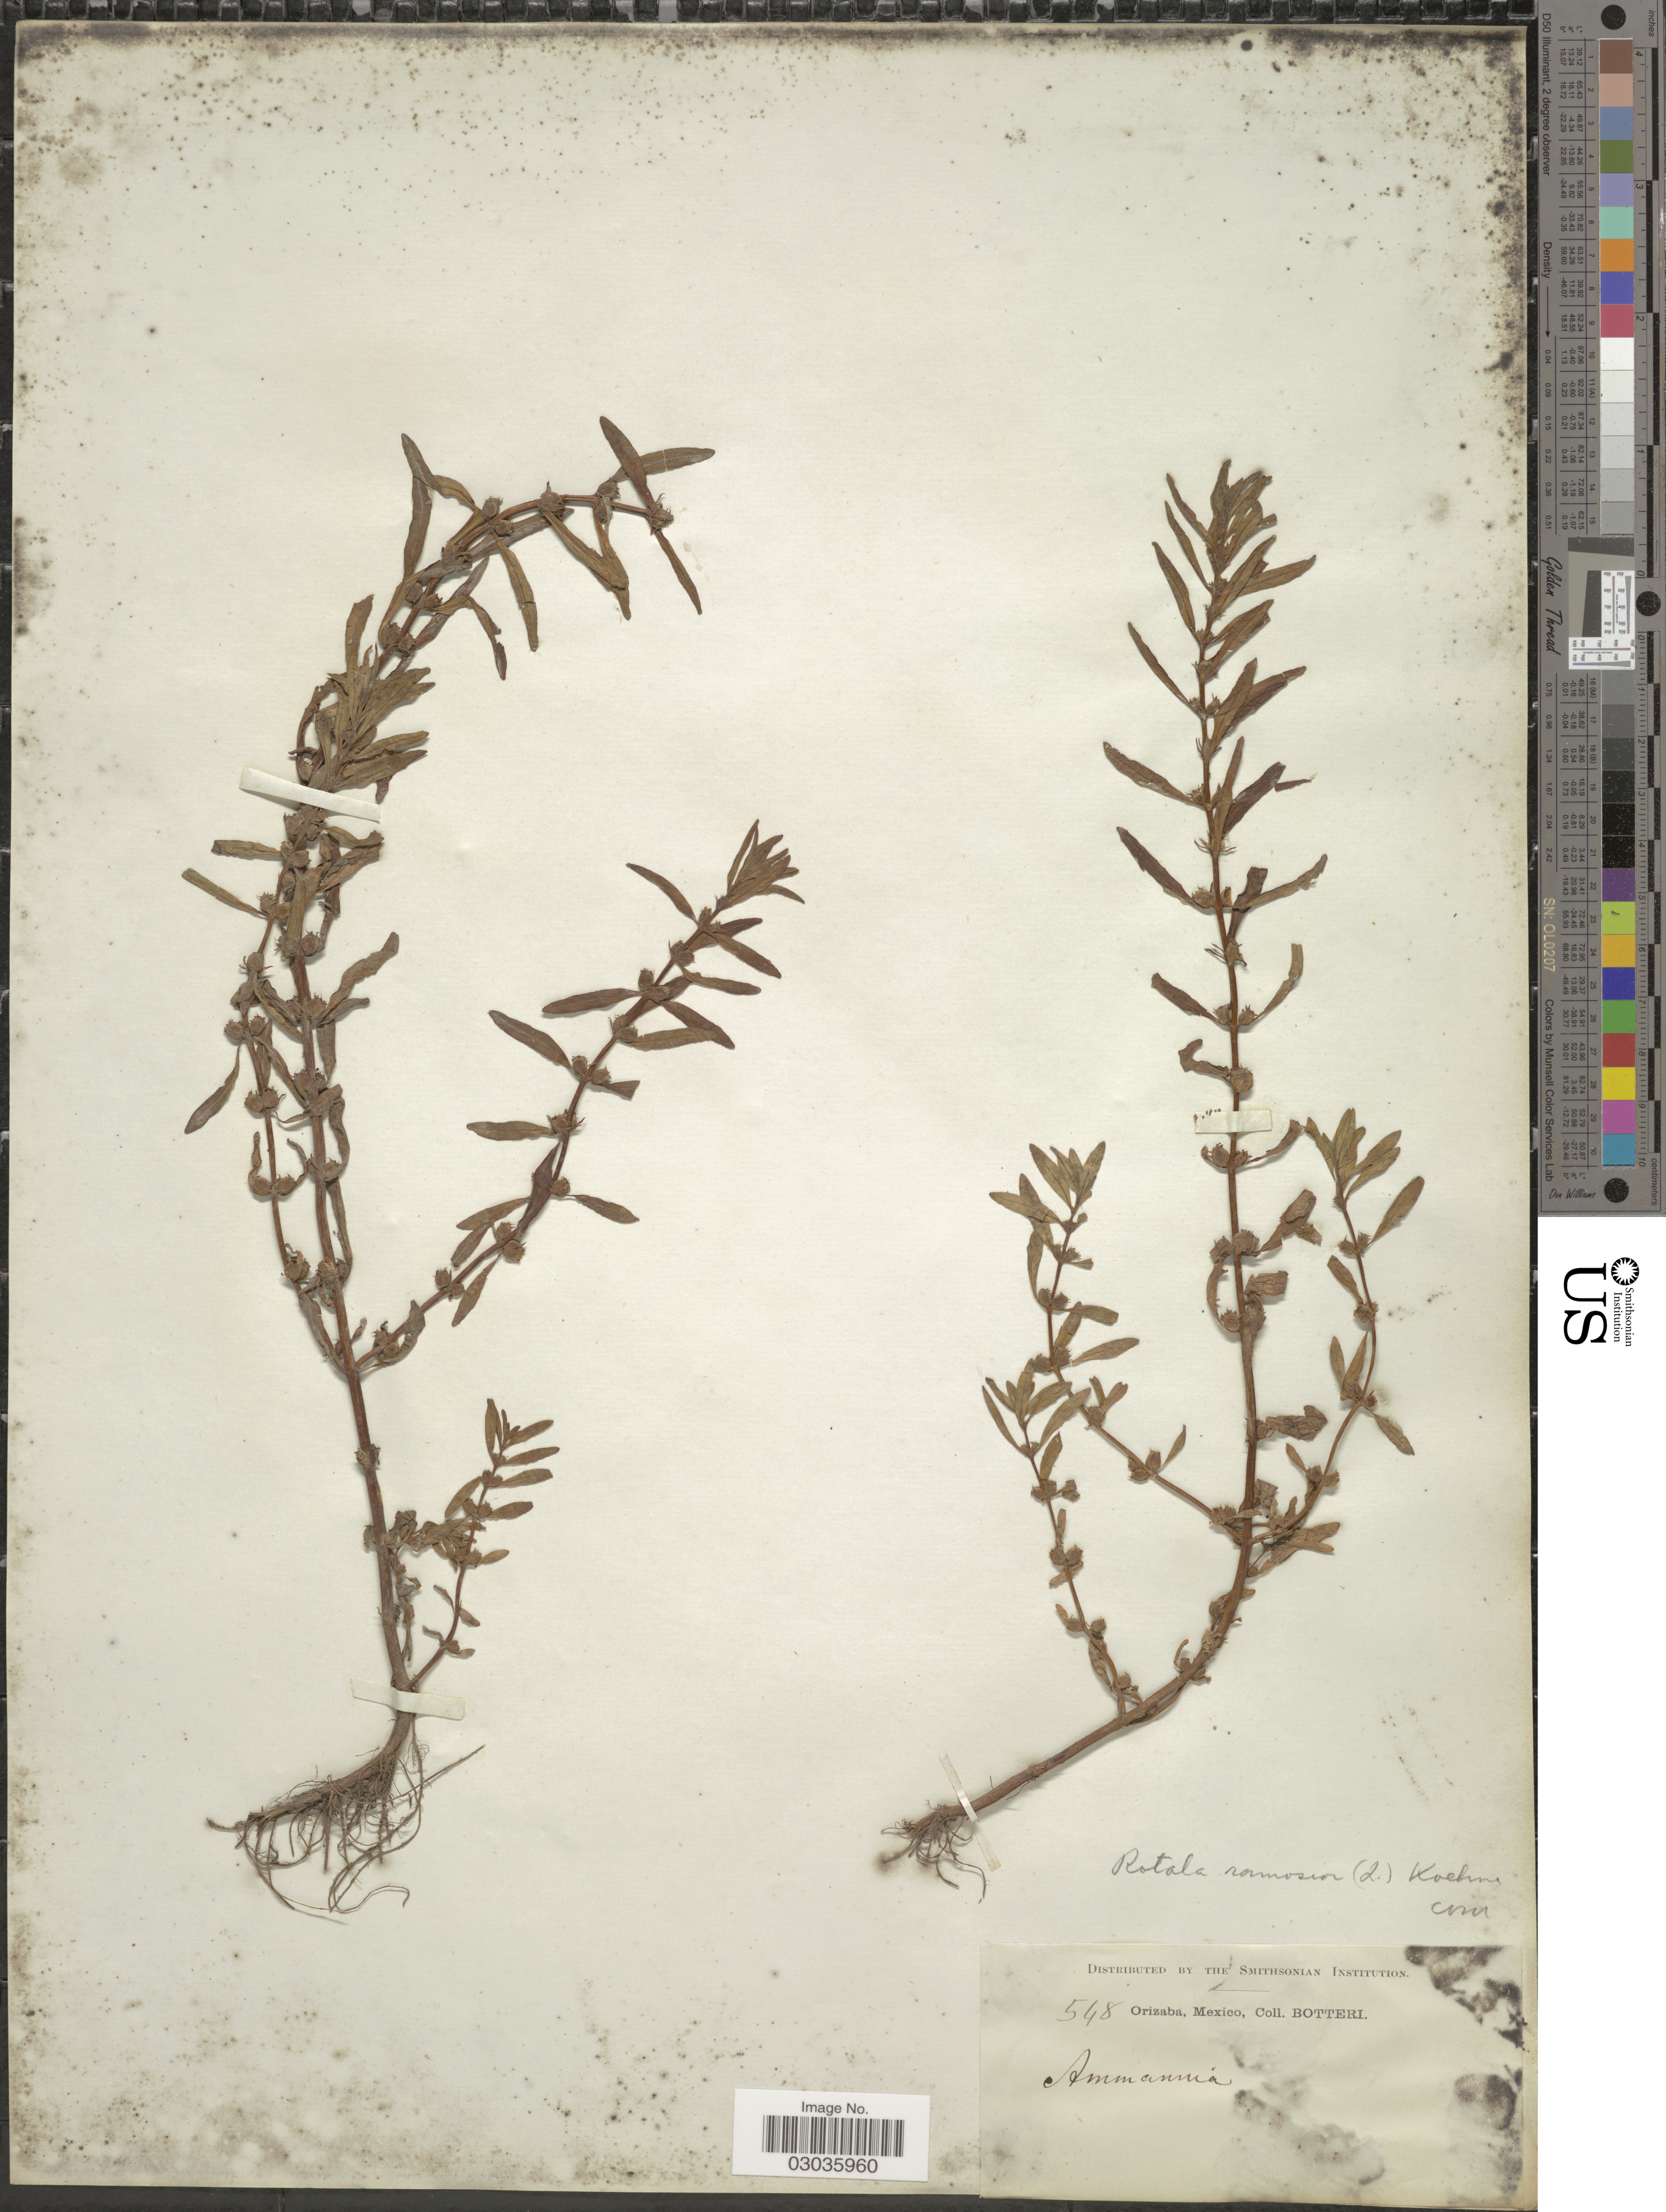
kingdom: Plantae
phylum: Tracheophyta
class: Magnoliopsida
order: Myrtales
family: Lythraceae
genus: Rotala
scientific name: Rotala ramosior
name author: (L.) Koehne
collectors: -. Botteri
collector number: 548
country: Mexico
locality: Orizaba.